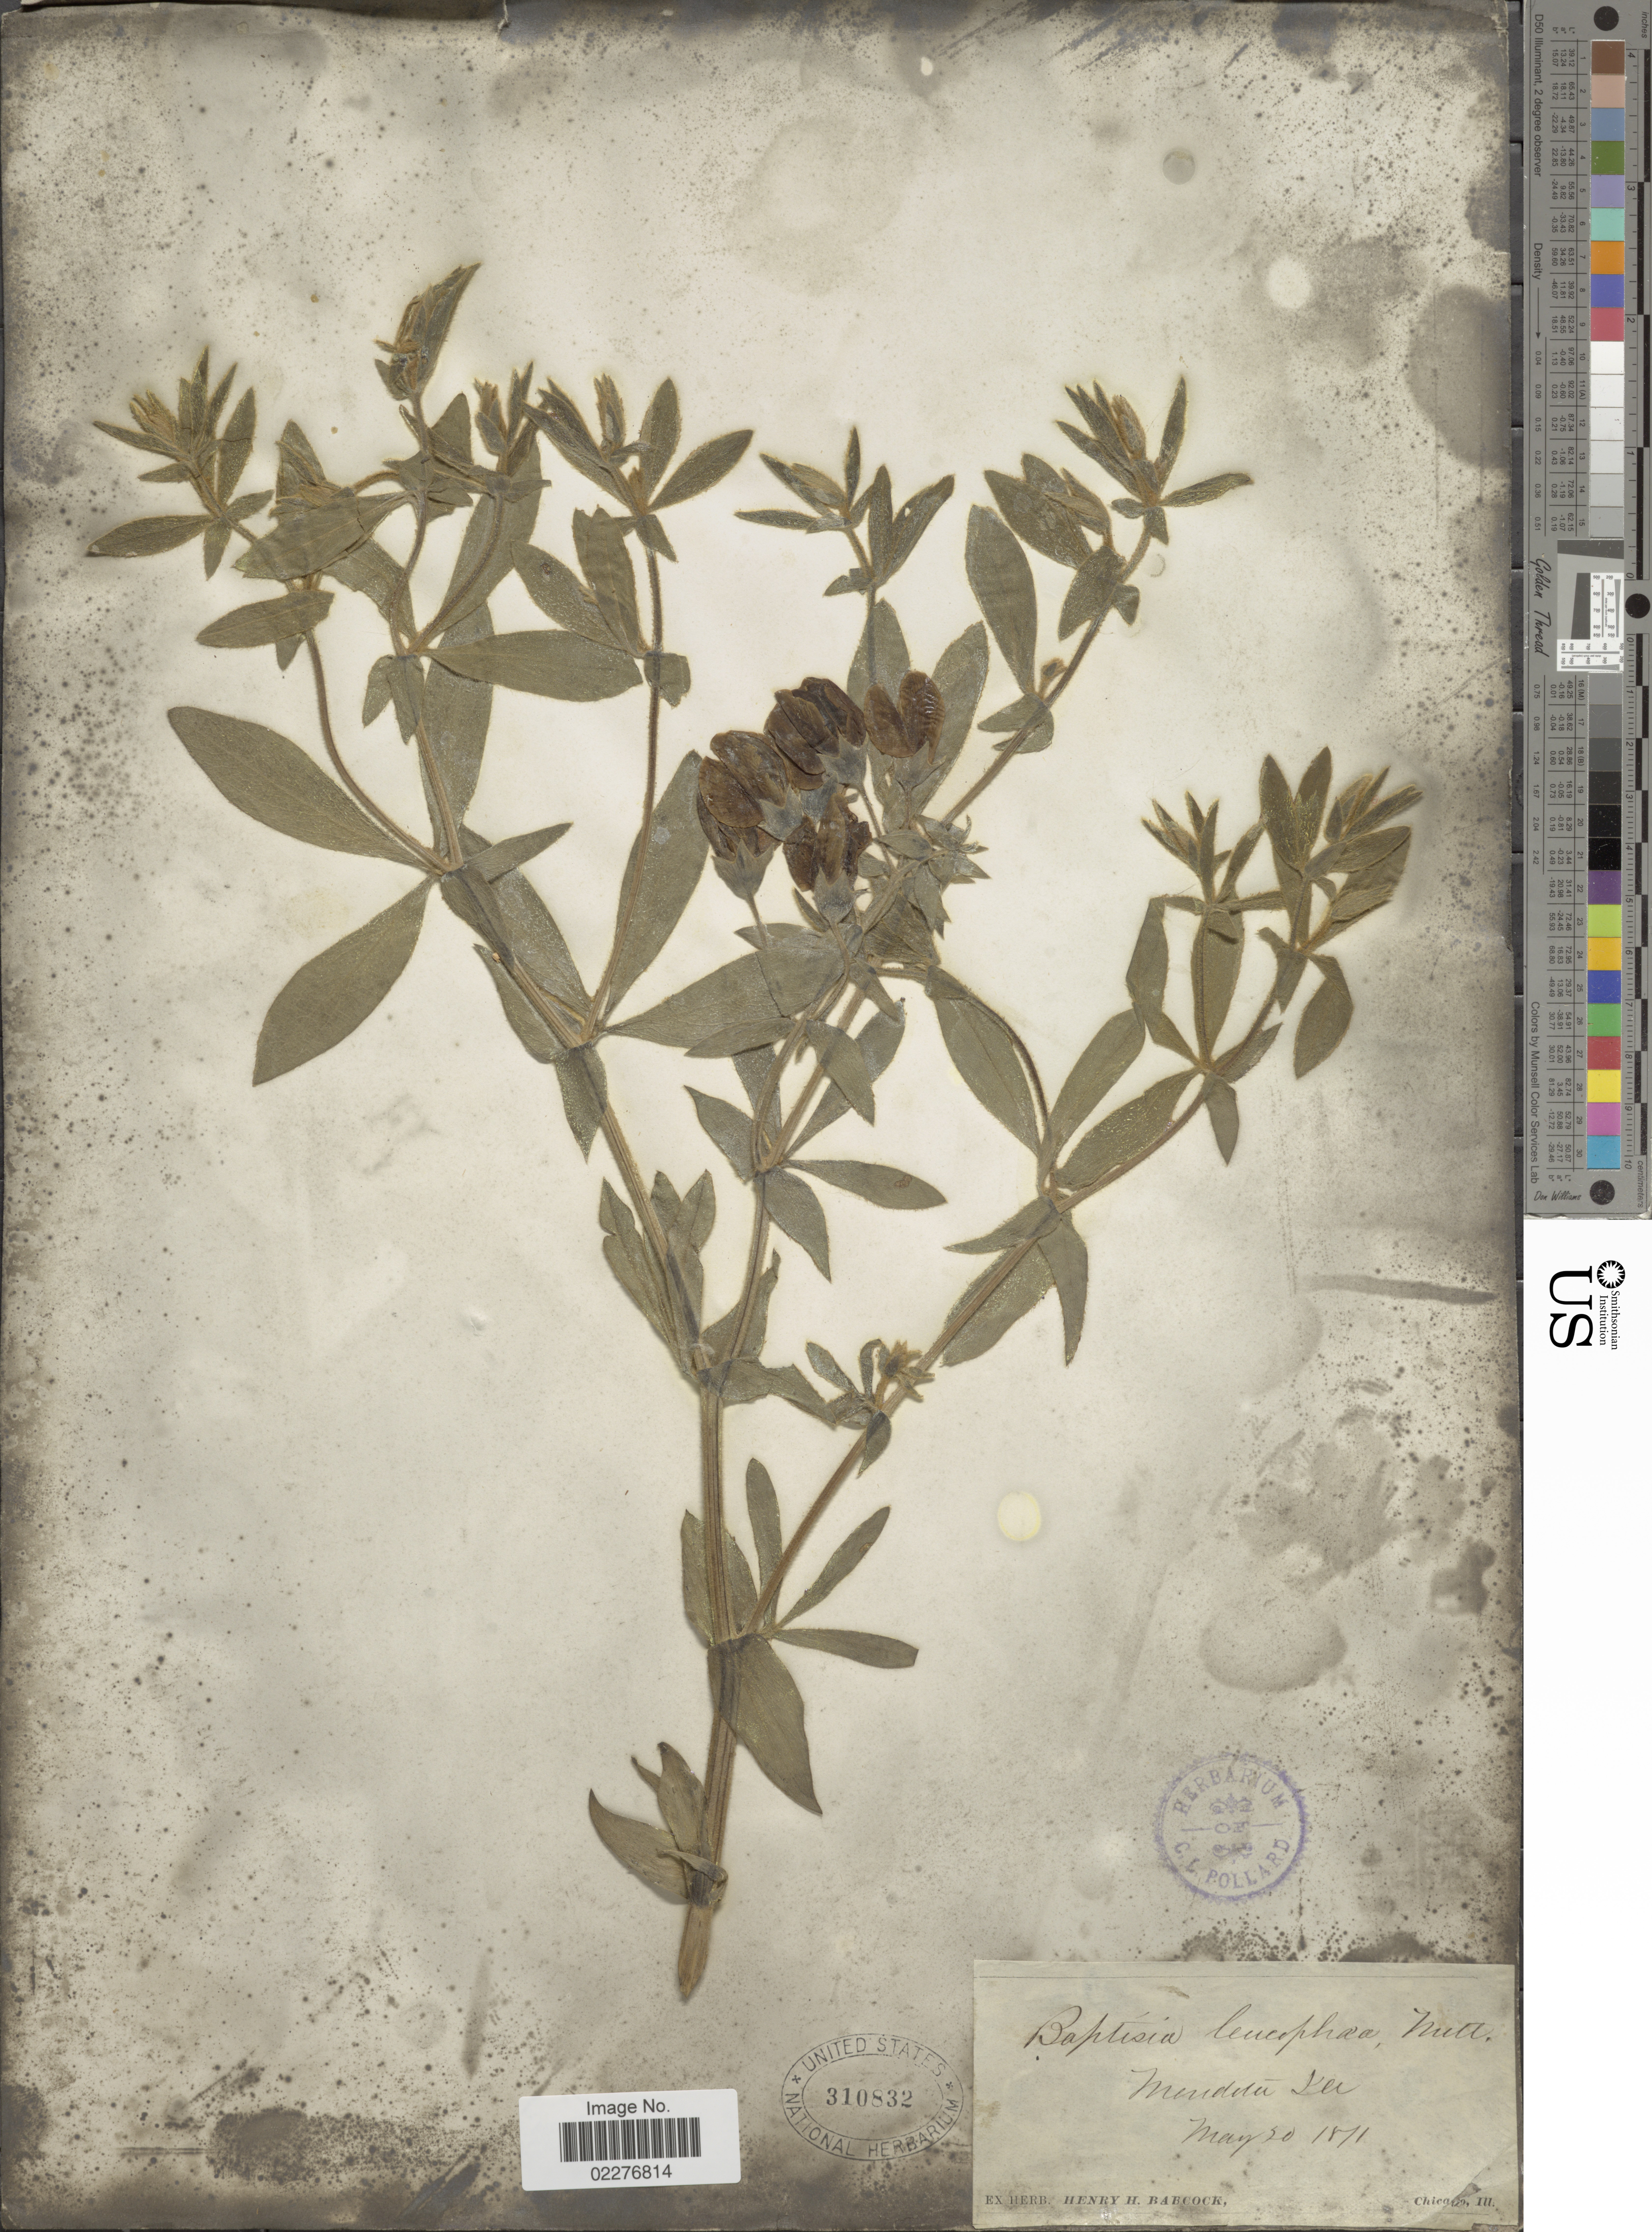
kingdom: Plantae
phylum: Tracheophyta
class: Magnoliopsida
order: Fabales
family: Fabaceae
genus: Baptisia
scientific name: Baptisia leucophaea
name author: Nutt.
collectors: H. Babcock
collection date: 1871-05-20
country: United States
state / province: Illinois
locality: Chicago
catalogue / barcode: US 310832